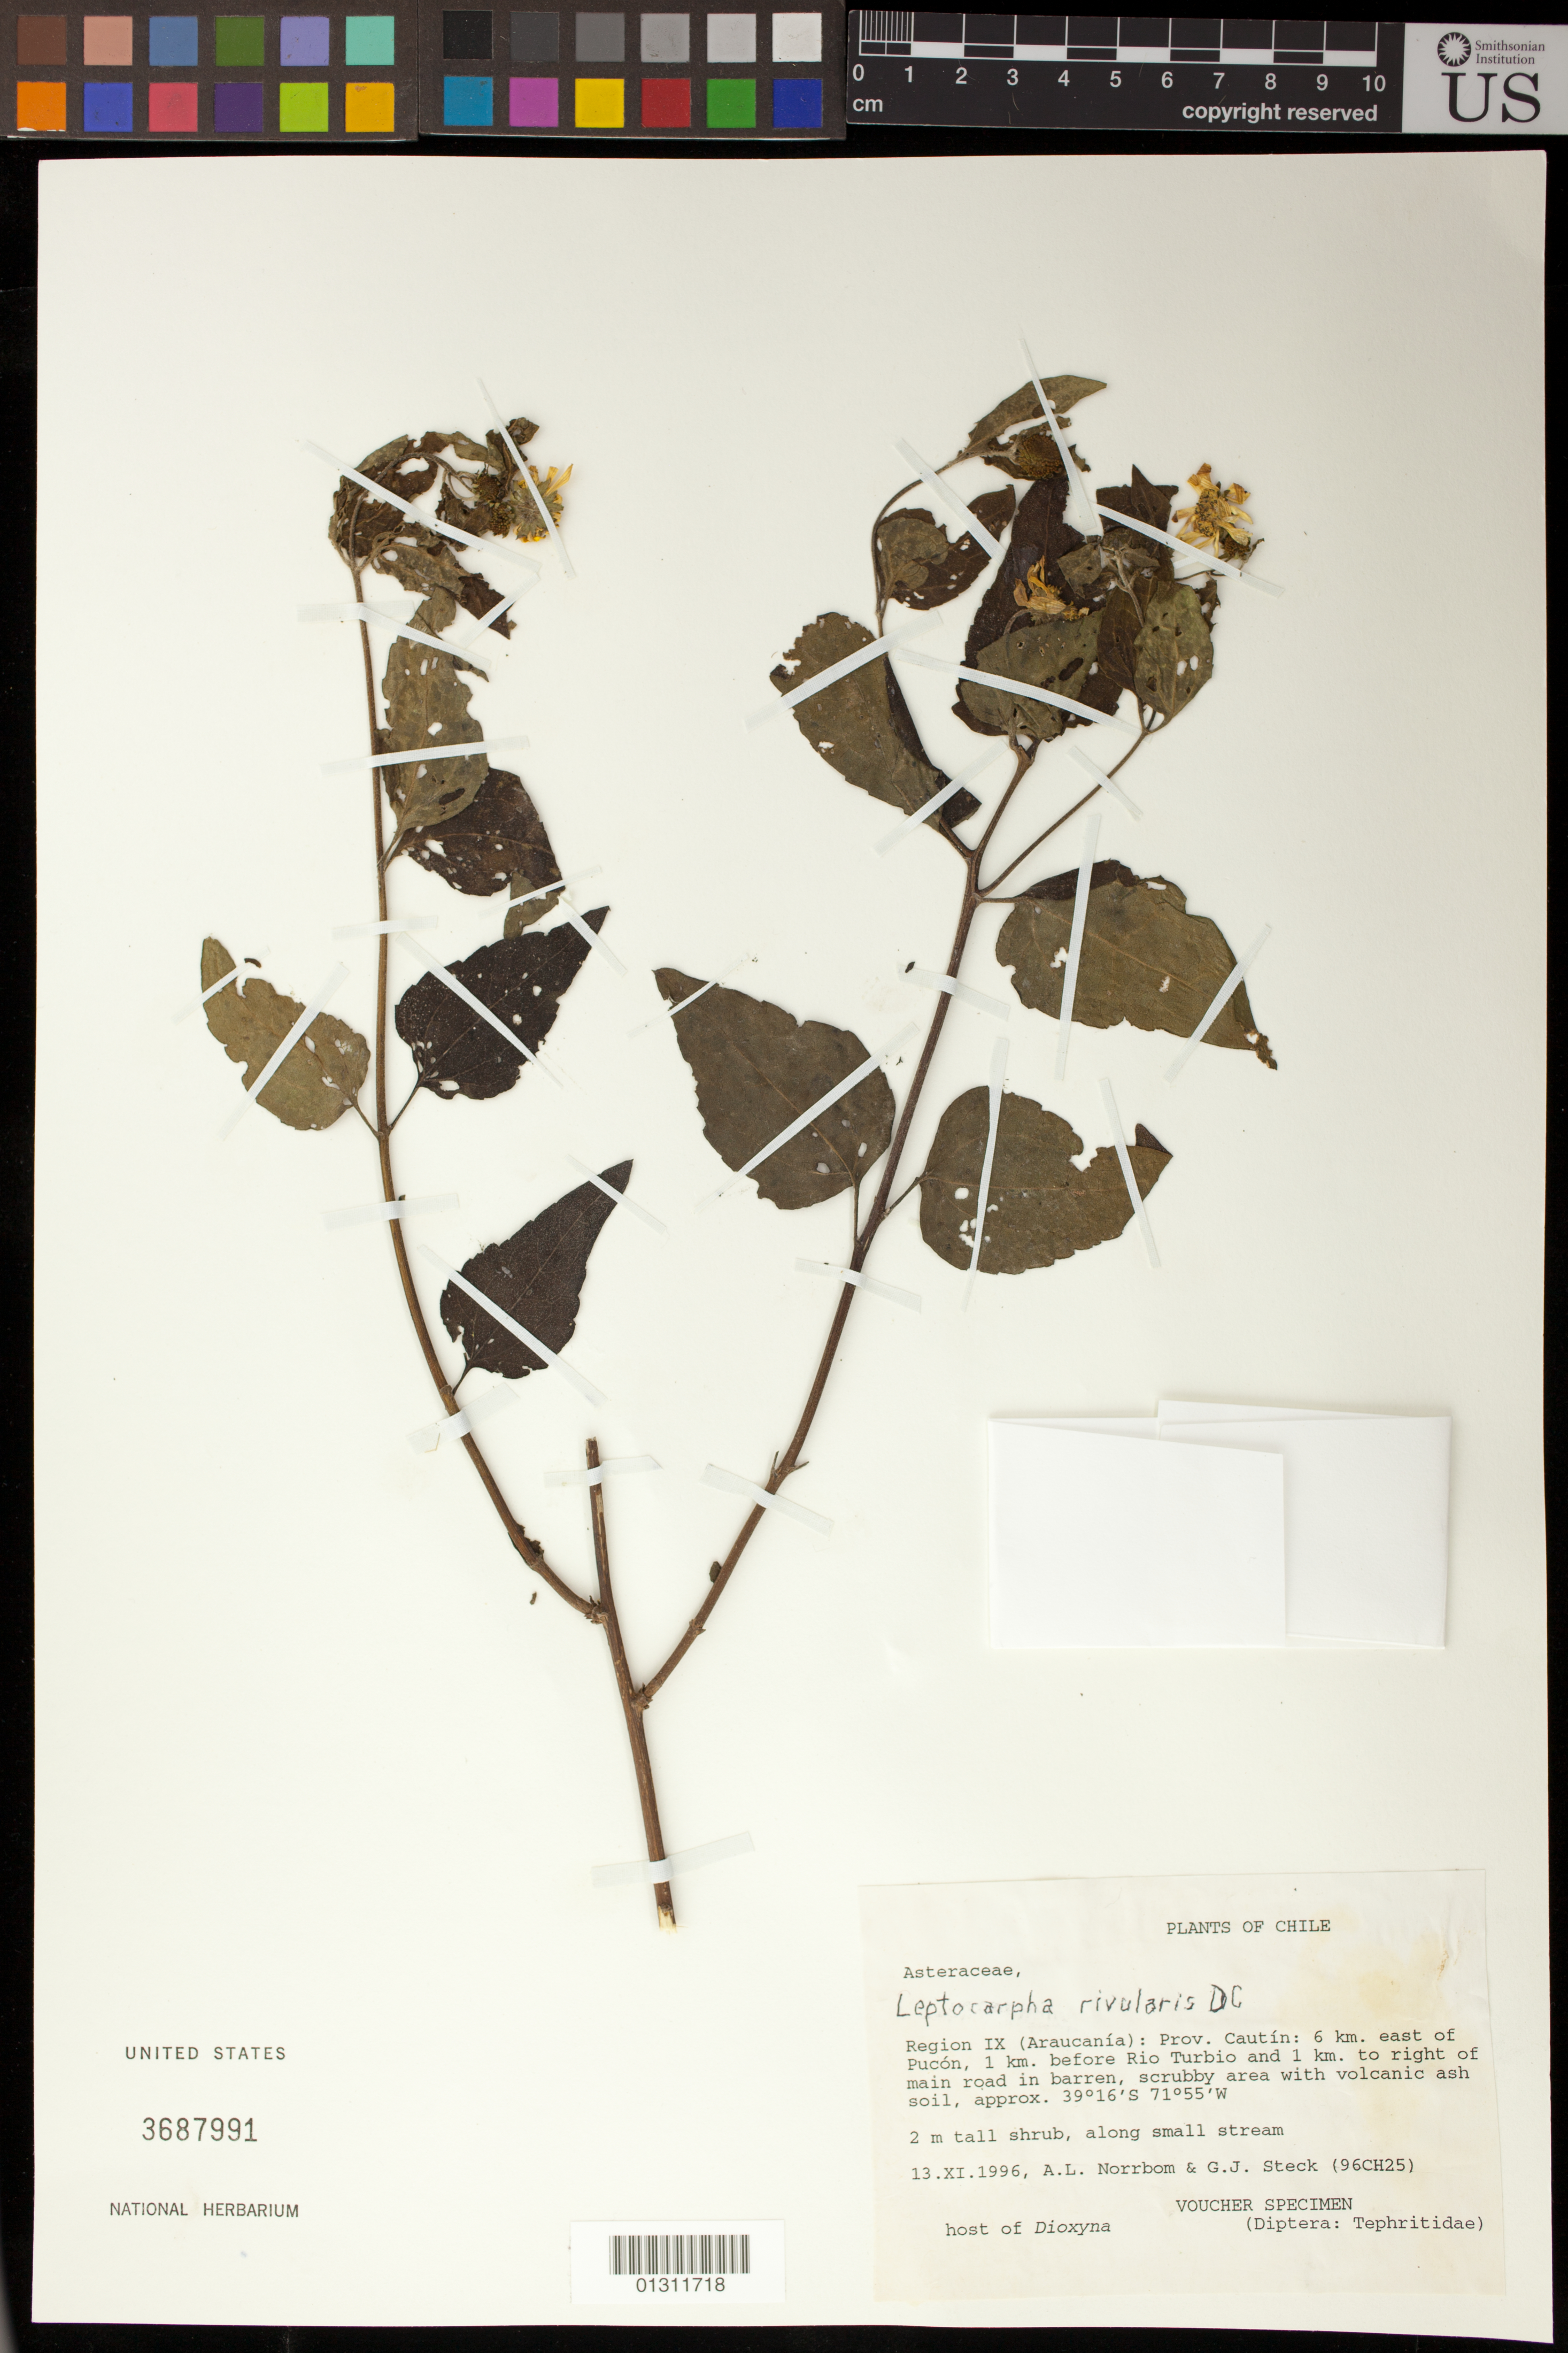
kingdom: Plantae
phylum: Tracheophyta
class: Magnoliopsida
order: Asterales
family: Asteraceae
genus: Leptocarpha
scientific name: Leptocarpha rivularis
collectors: A. L. Norrbom & G. Steck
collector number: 96CH25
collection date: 1996-11-13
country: Chile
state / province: Araucanía (IX)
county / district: Cautin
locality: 6 km E of Pucon, 1 km before Rio Turbio and 1 km to right of main road in barren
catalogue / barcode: US 3687991